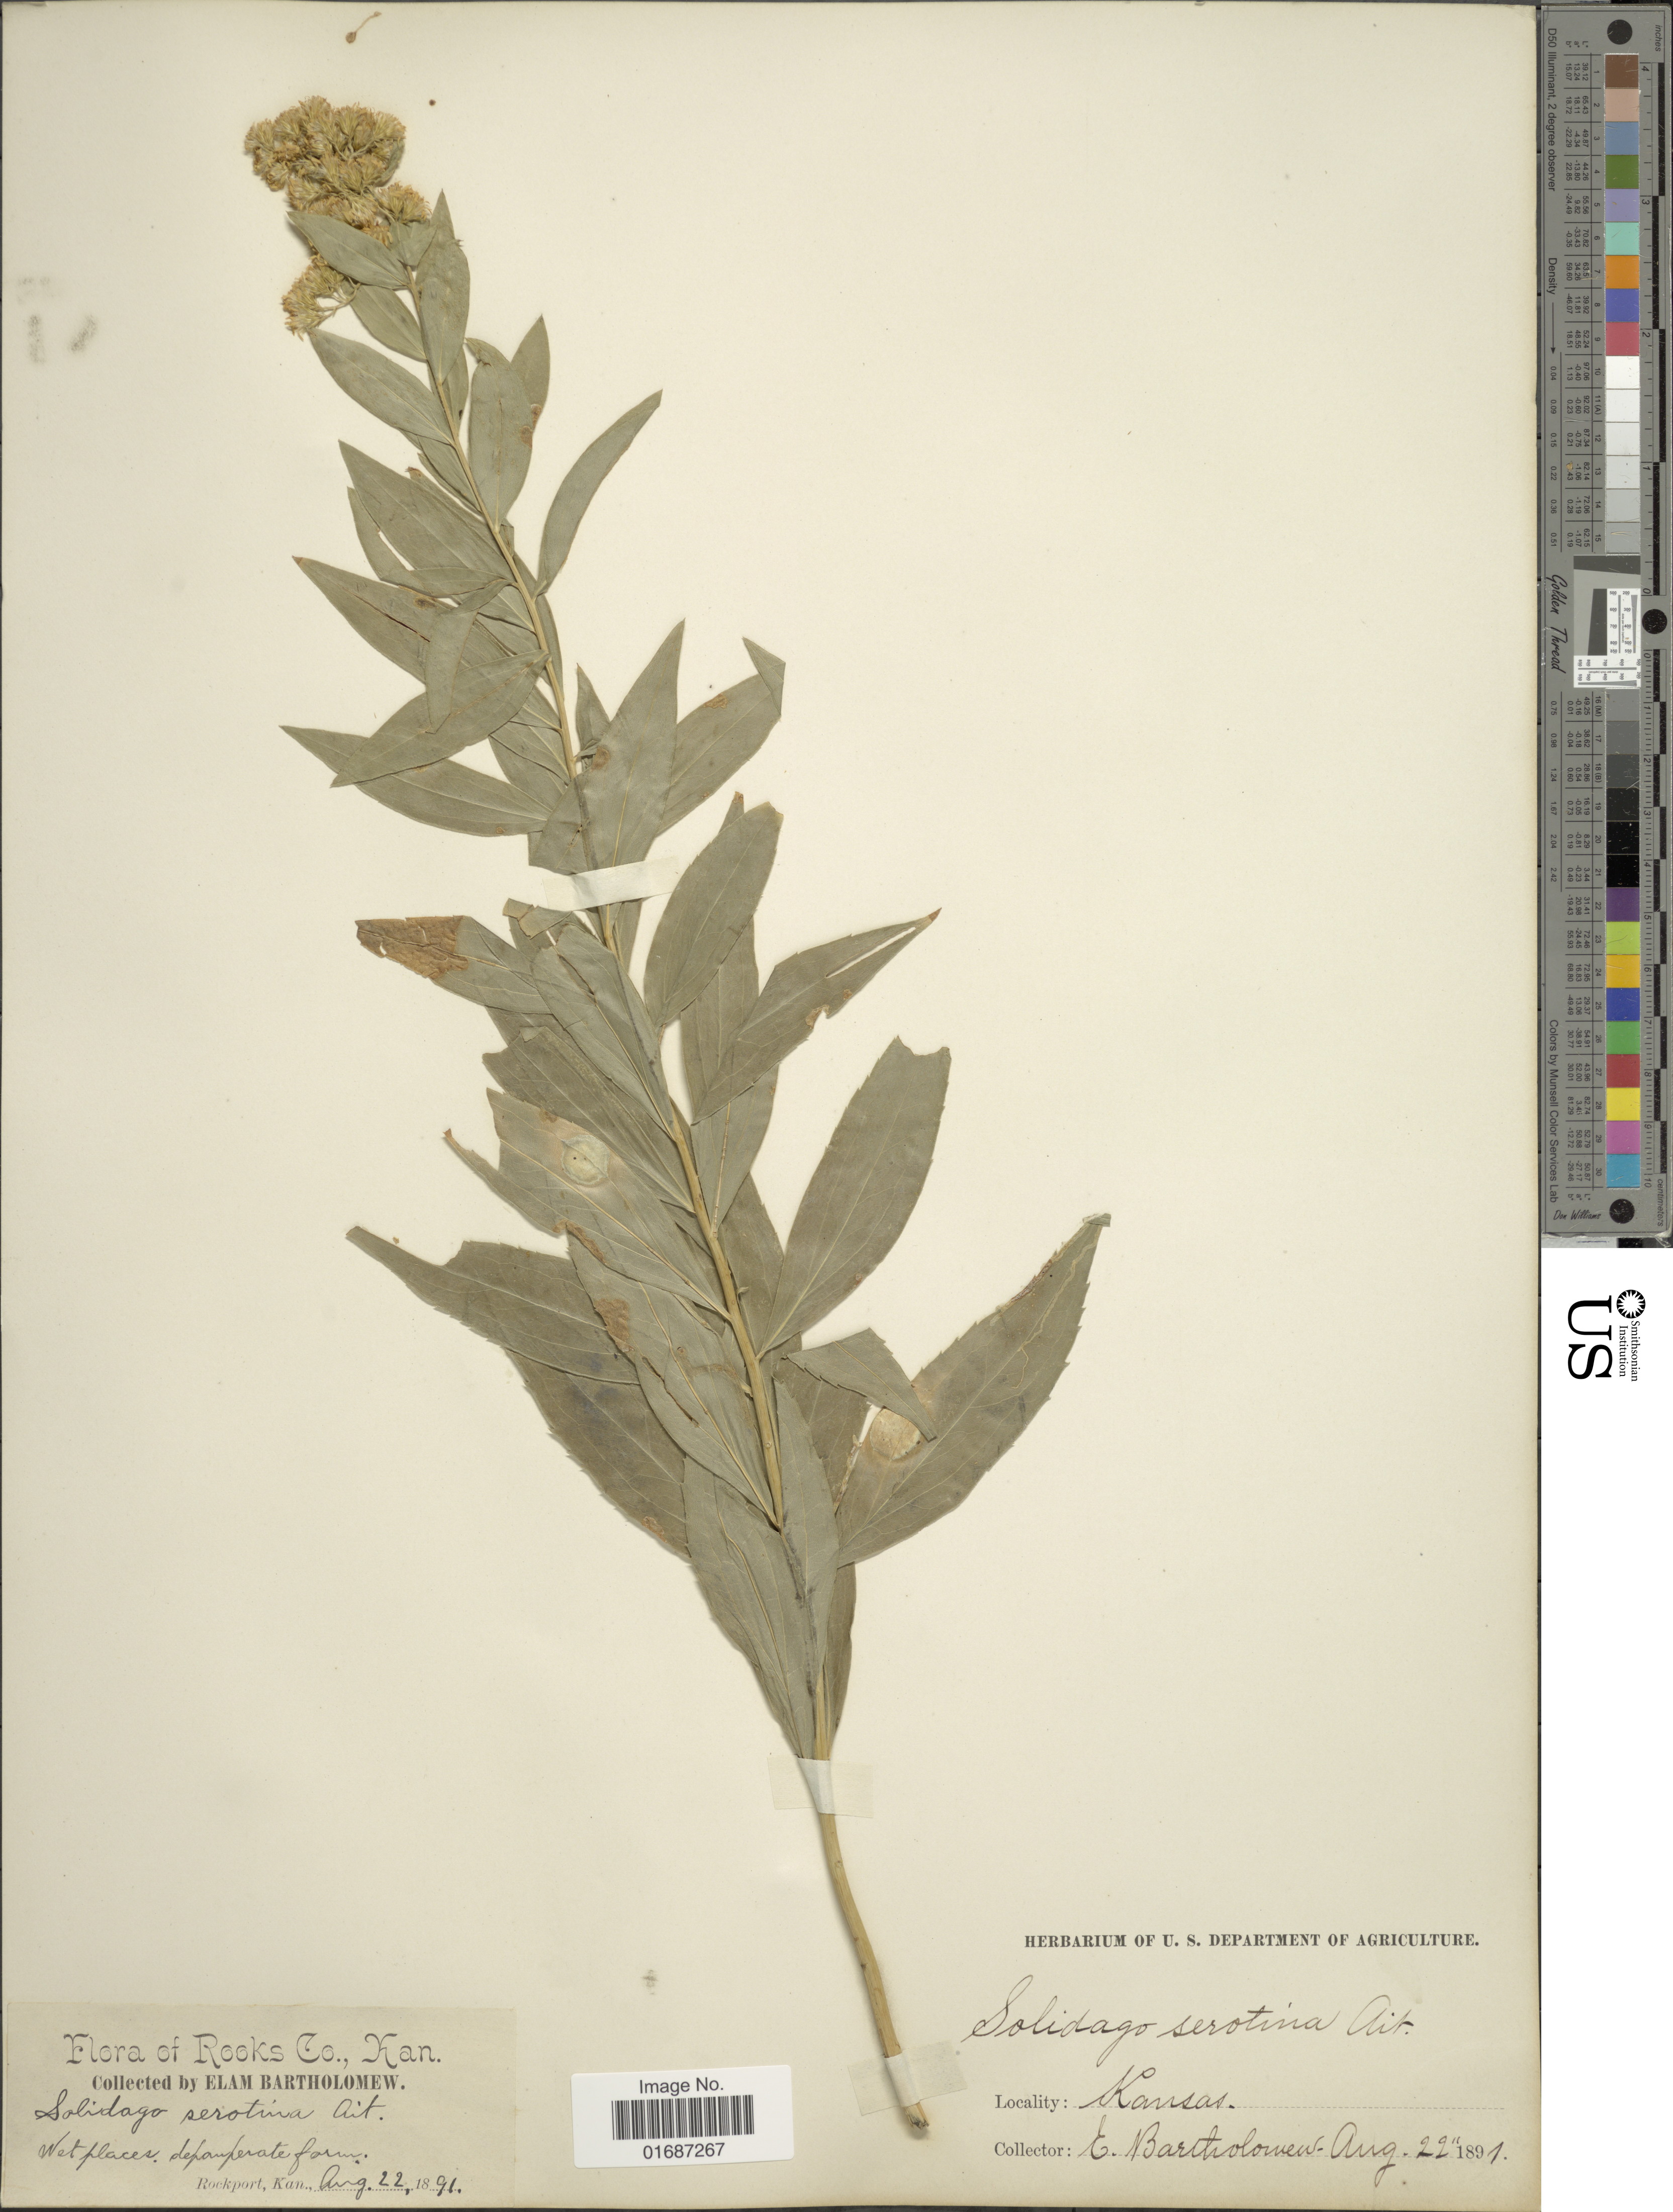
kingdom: Plantae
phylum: Tracheophyta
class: Magnoliopsida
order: Asterales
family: Asteraceae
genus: Solidago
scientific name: Solidago gigantea var. leiophylla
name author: Fernald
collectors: E. Bartholomew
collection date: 1891-08-22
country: United States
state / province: Kansas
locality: Rocks Co. Rockport